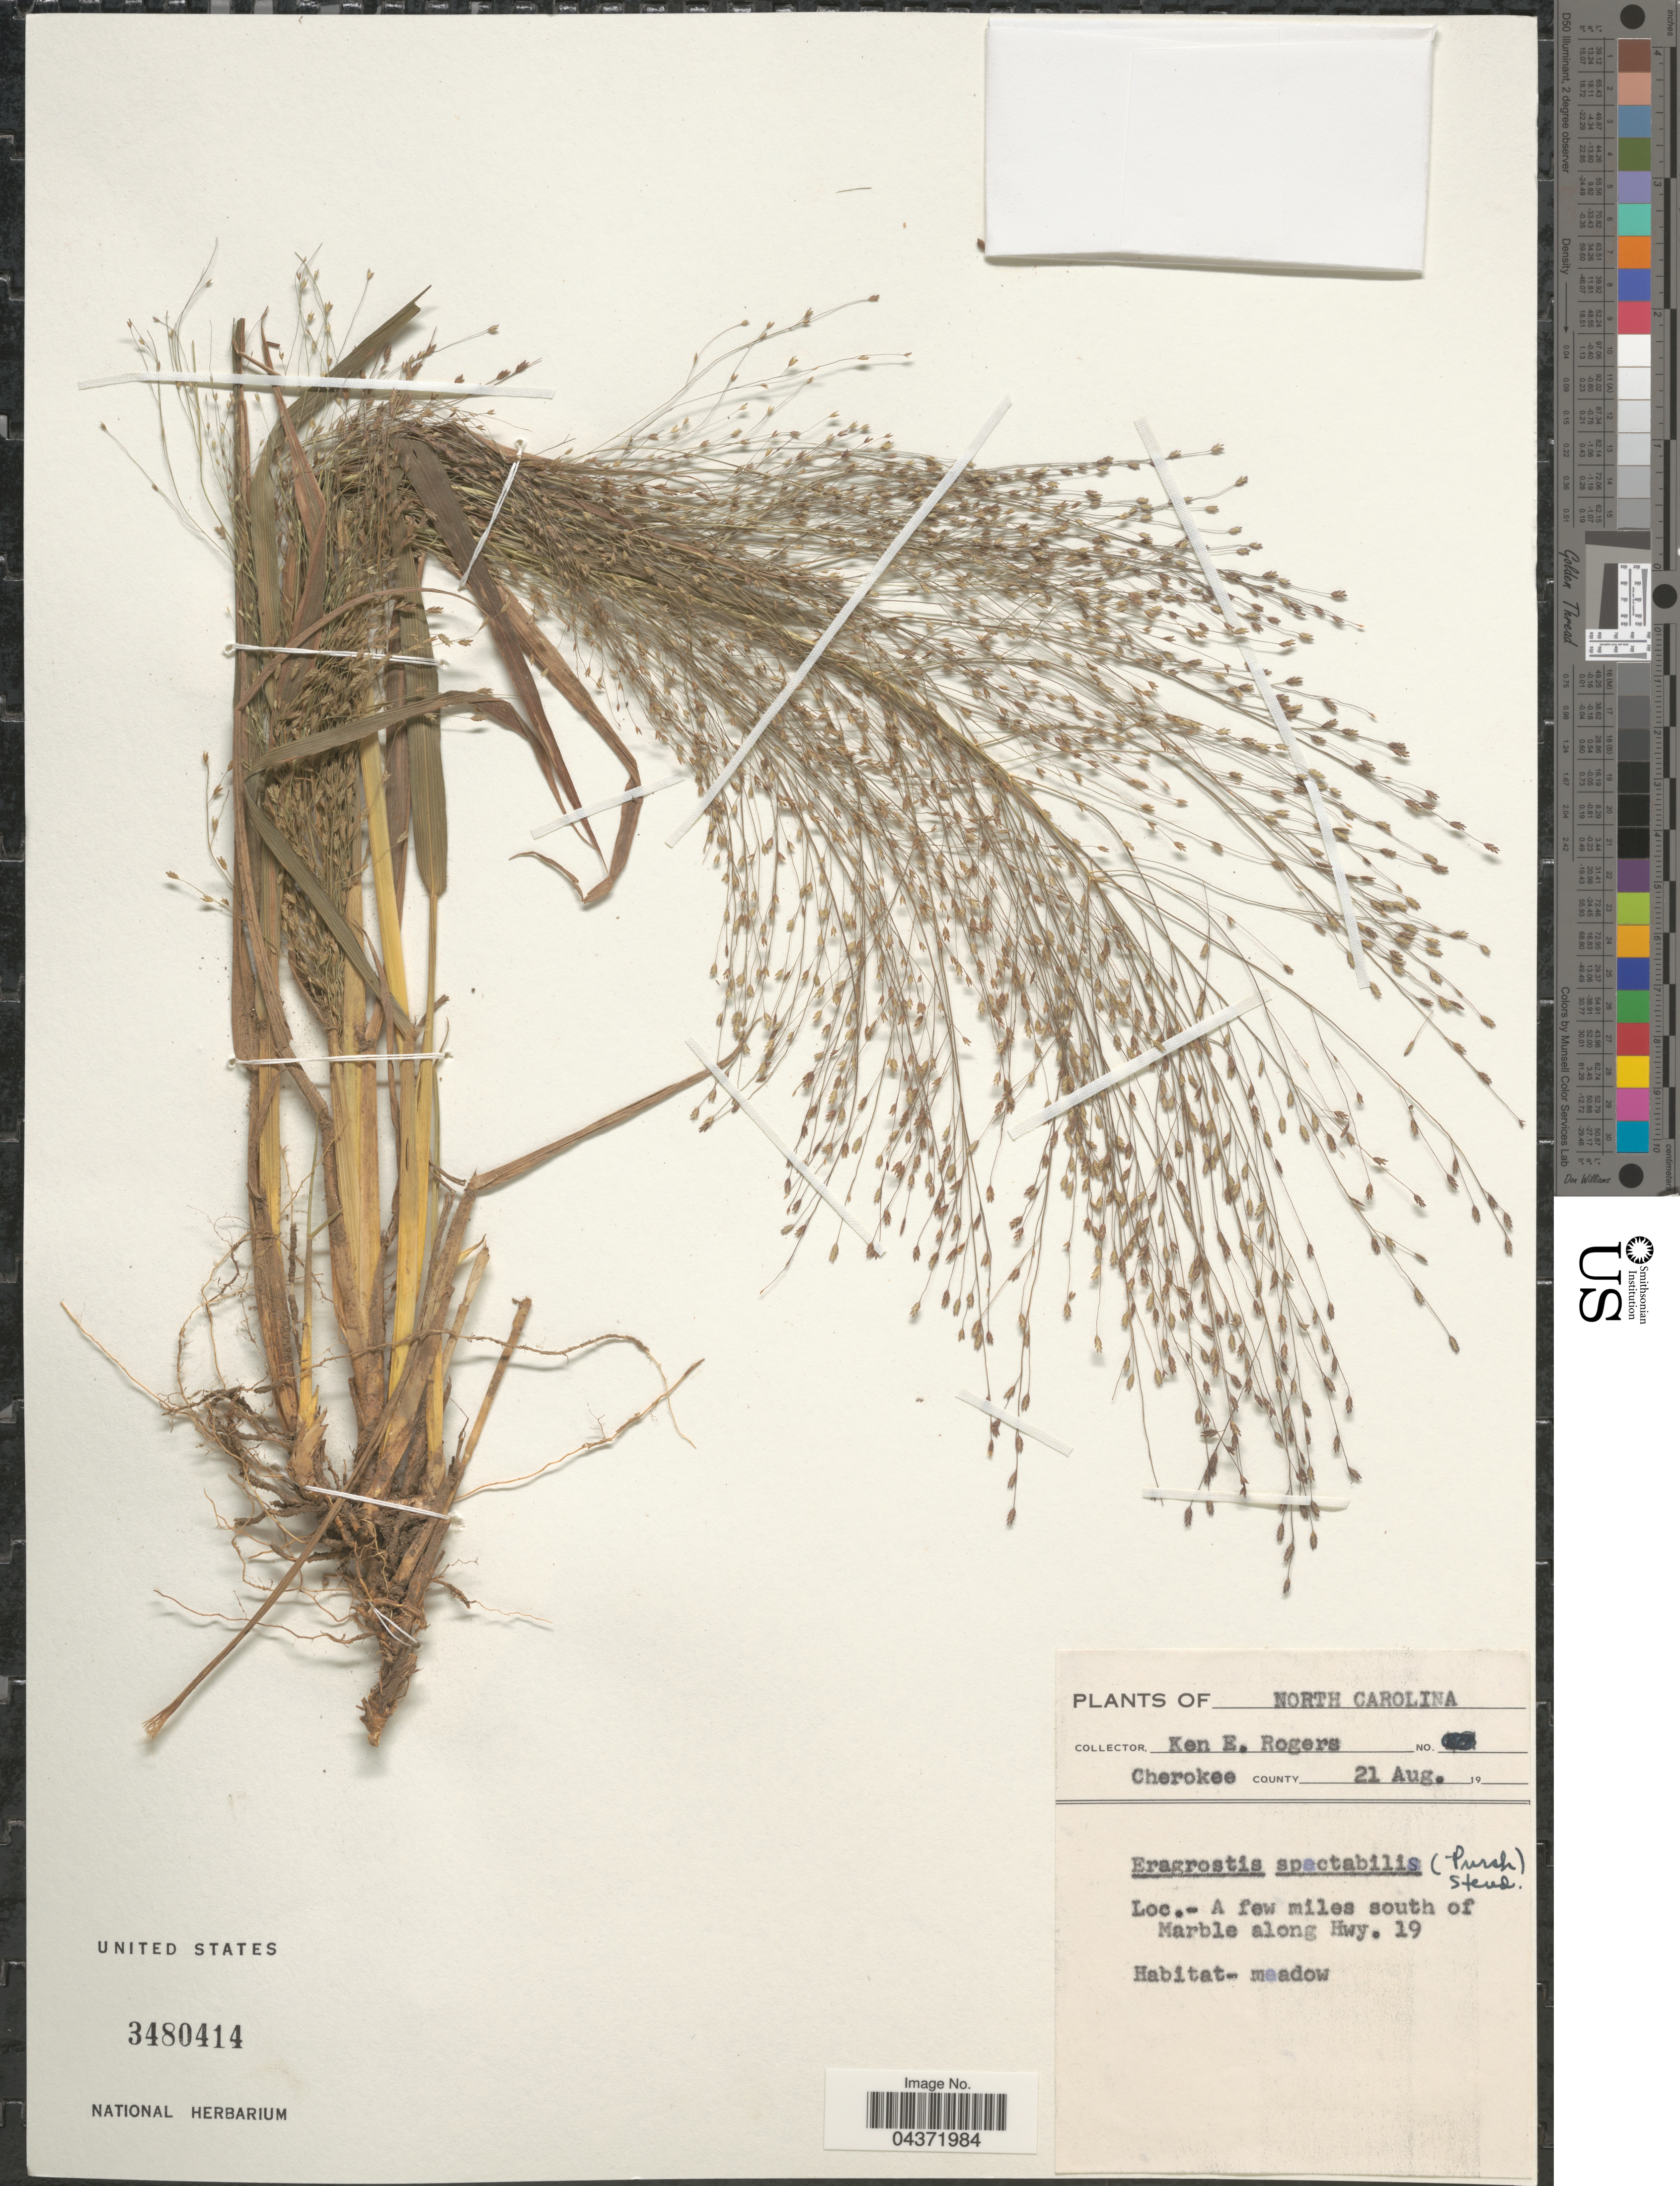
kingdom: Plantae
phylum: Tracheophyta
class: Liliopsida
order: Poales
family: Poaceae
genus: Eragrostis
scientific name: Eragrostis spectabilis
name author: (Pursh) Steud.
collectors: K. Rogers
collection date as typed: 21 Aug. 19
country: United States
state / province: North Carolina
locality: Cherokee County. A few miles south of Marble along Hwy. 19.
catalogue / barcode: US 3480414